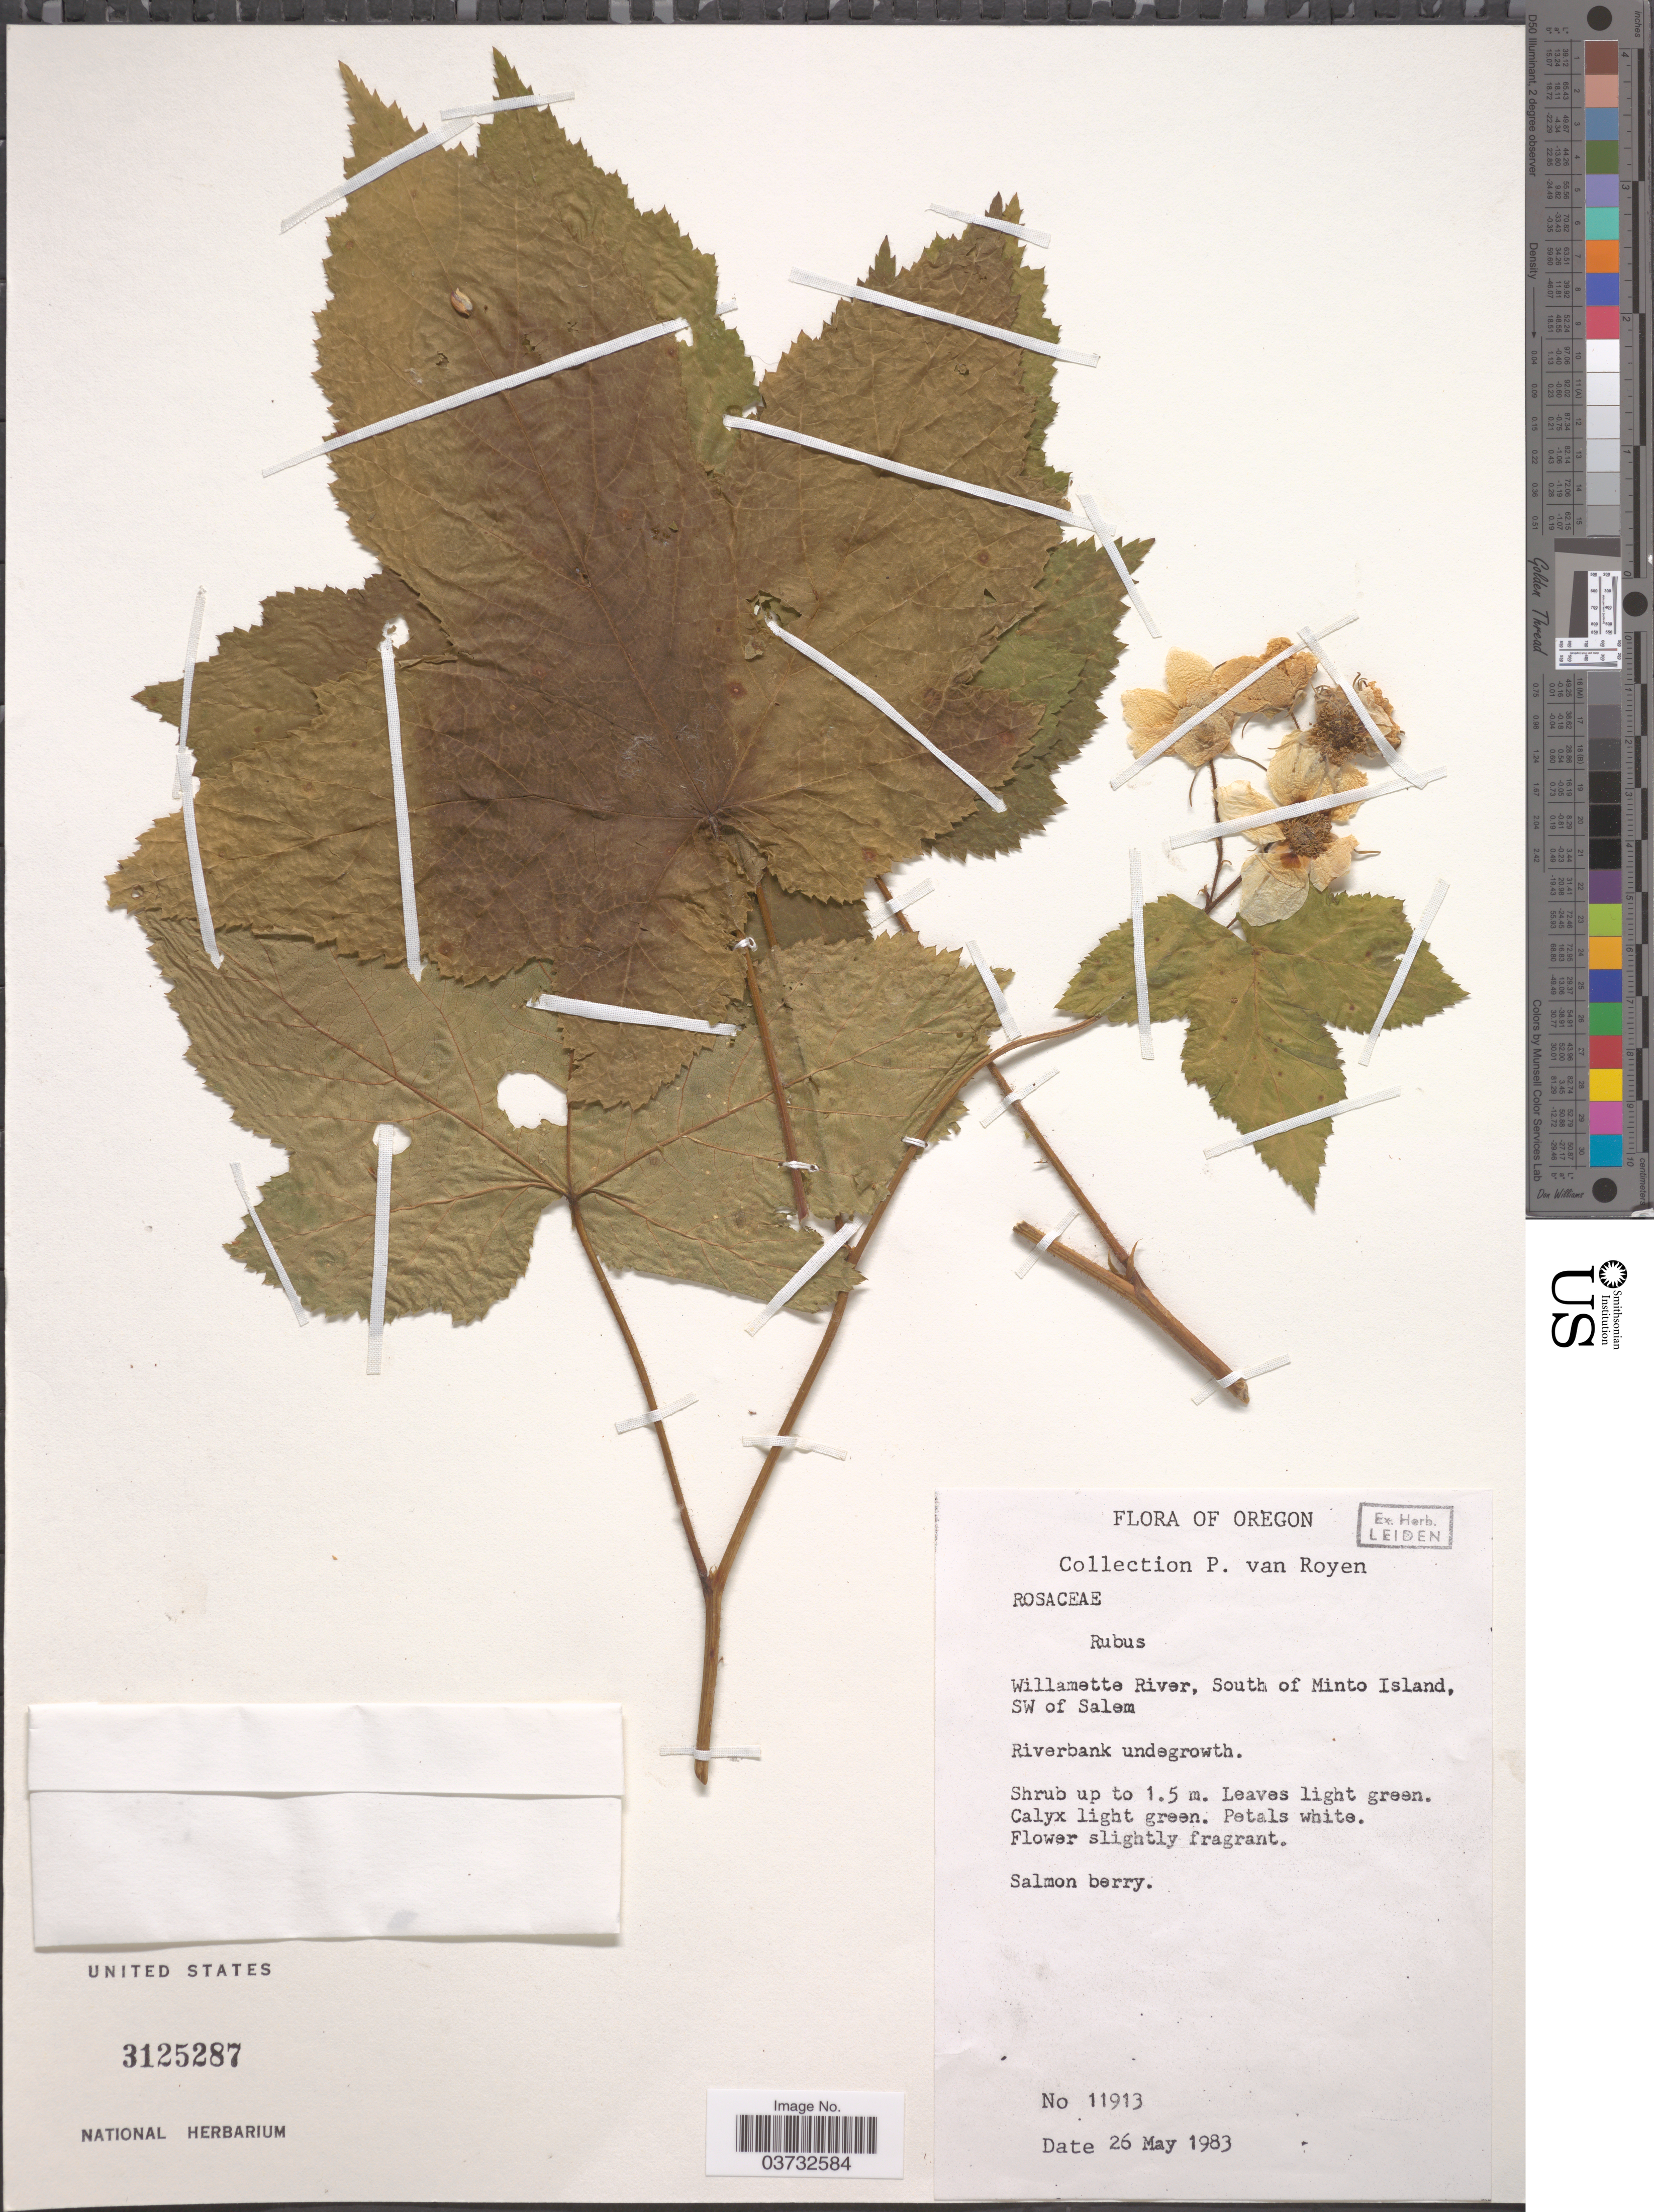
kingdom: Plantae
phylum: Tracheophyta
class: Magnoliopsida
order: Rosales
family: Rosaceae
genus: Rubus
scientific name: Rubus sp.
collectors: P. van Royen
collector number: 11913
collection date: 1983-05-26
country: United States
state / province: Oregon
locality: Willamette River, South of Minto Island, SW of Salem.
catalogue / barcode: US 3125287